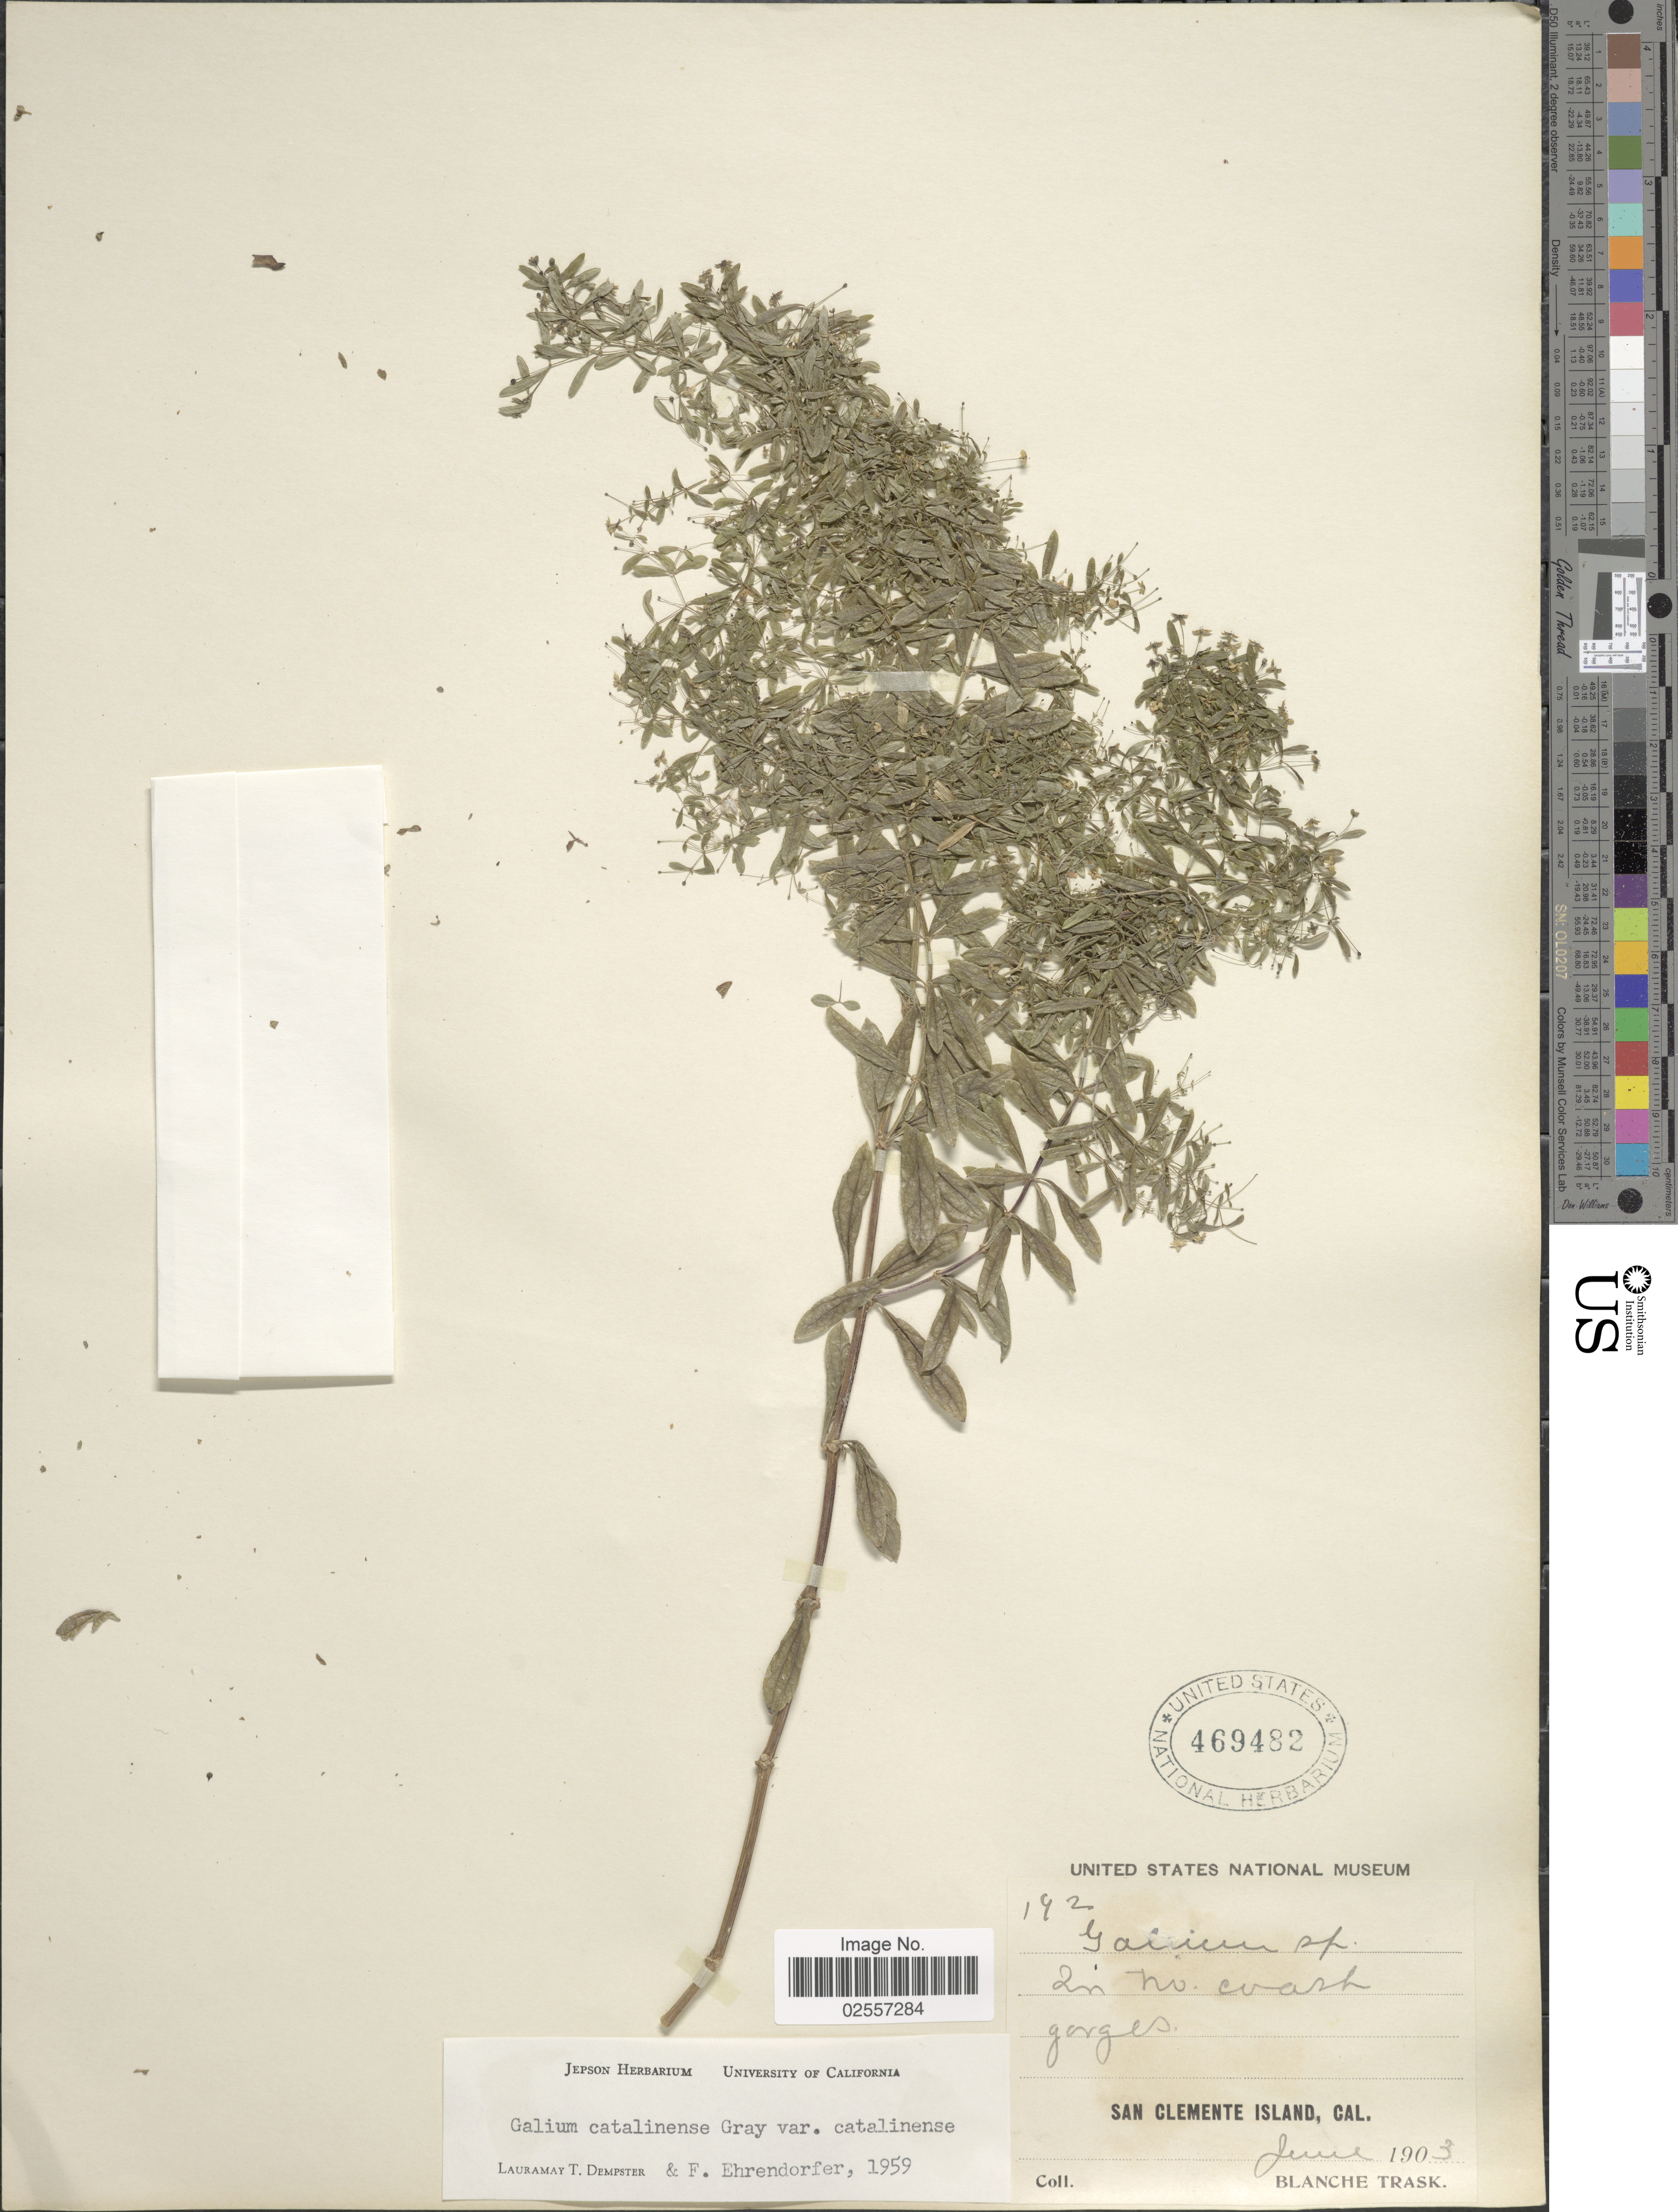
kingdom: Plantae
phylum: Tracheophyta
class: Magnoliopsida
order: Gentianales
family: Rubiaceae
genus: Galium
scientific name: Galium catalinense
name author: A. Gray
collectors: B. Trask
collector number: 192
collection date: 1903-06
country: United States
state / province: California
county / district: Los Angeles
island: San Clemente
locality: San Clemente Island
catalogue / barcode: US 469482